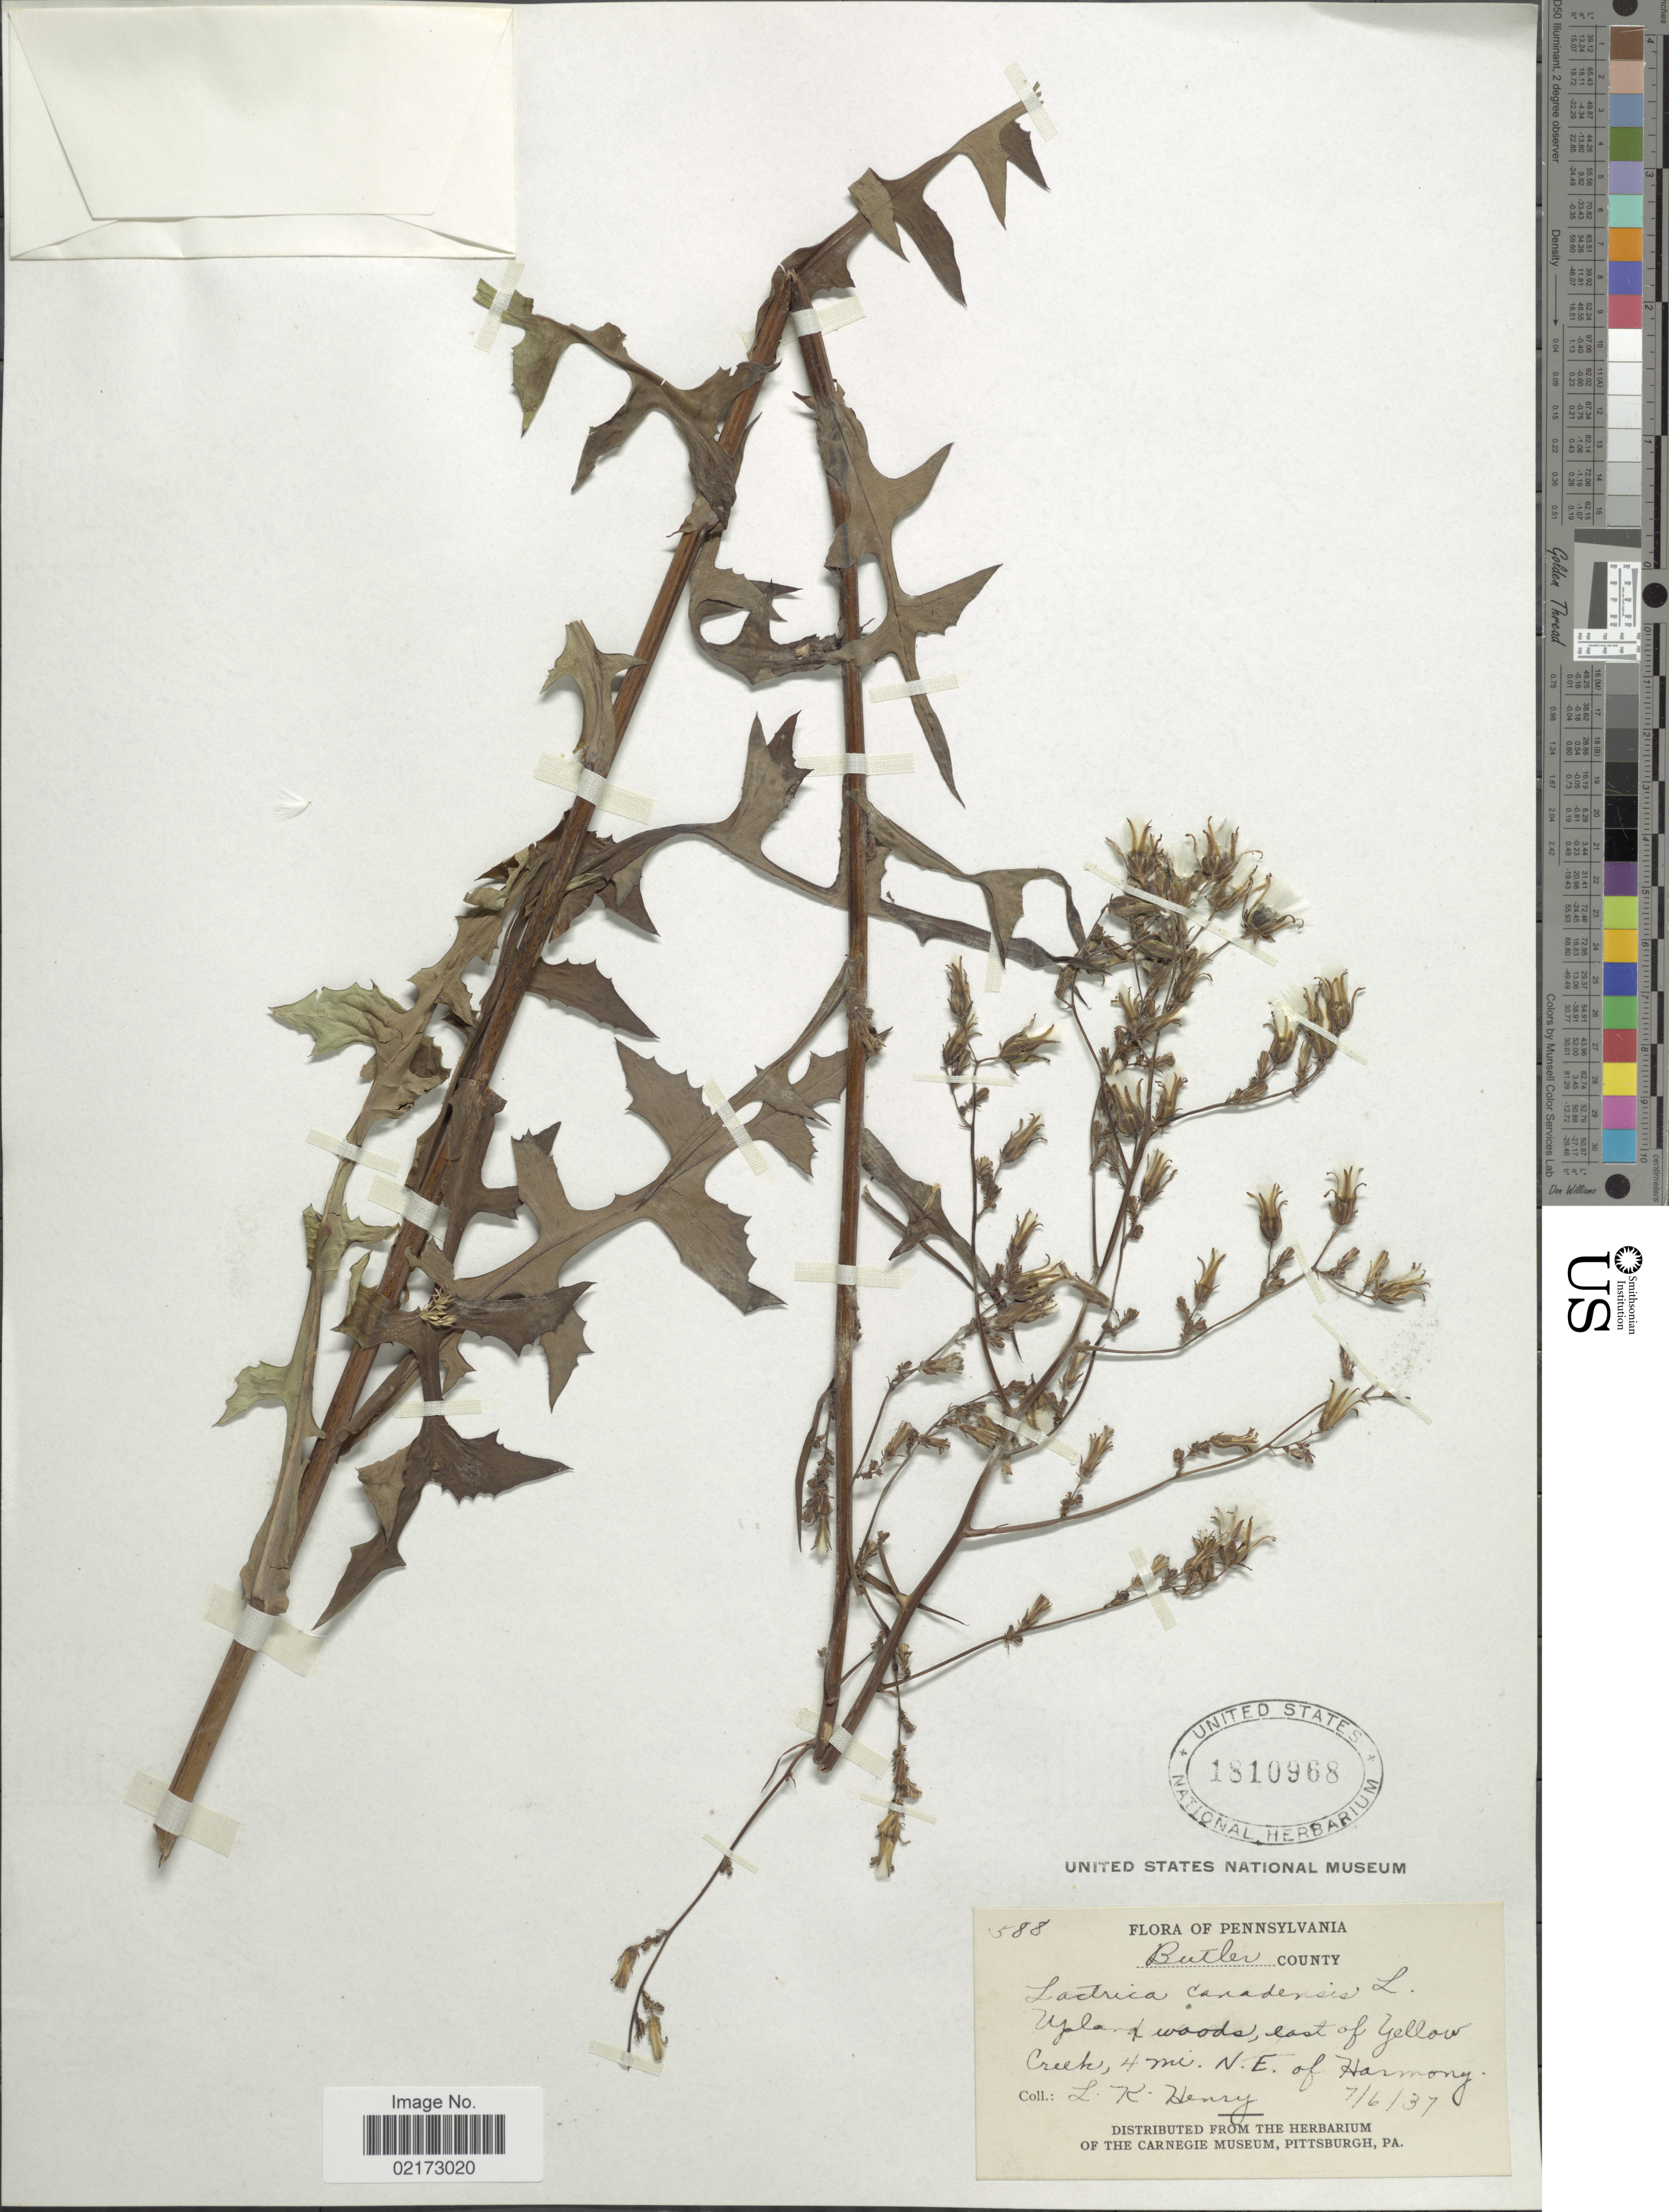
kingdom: Plantae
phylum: Tracheophyta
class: Magnoliopsida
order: Asterales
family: Asteraceae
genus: Lactuca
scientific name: Lactuca canadensis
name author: L.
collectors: L. K. Henry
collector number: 588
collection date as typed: Transcribed d/m/y: 6/7/37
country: United States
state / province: Pennsylvania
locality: Butler County, east of Yellow Creek, 4 mi. N. E. of Harmony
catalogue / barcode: US 1810968